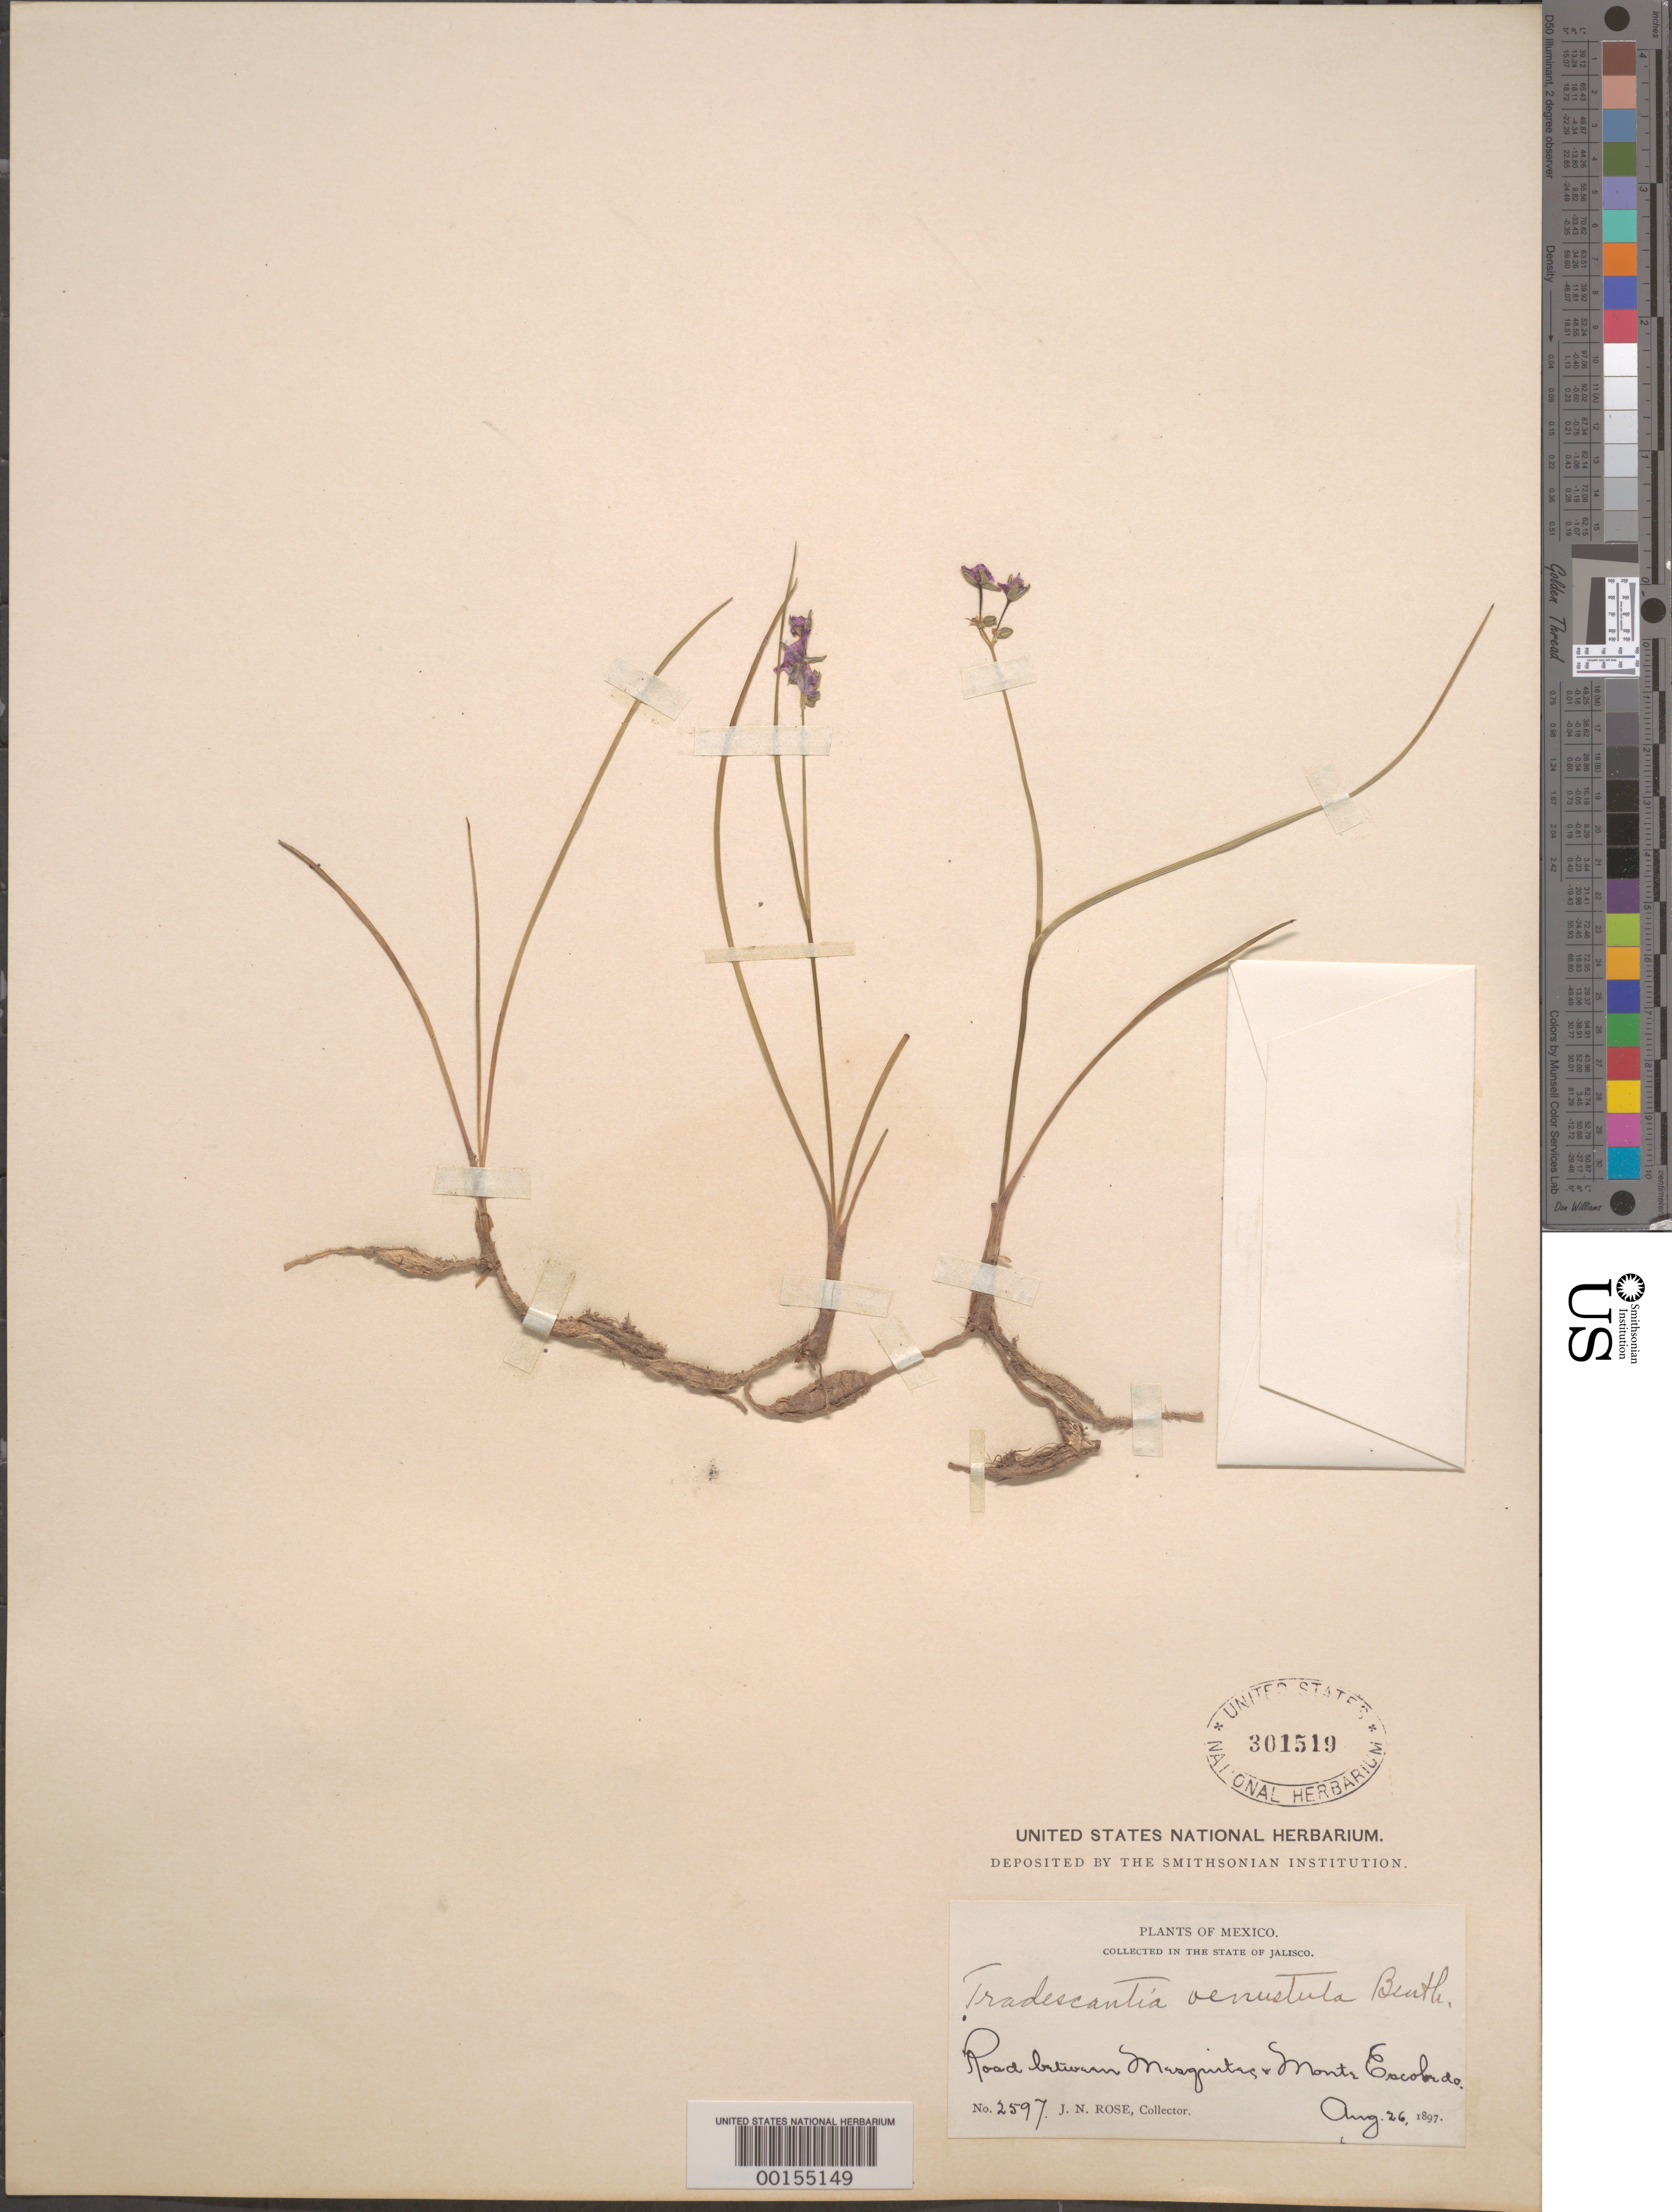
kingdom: Plantae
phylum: Tracheophyta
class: Liliopsida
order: Commelinales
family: Commelinaceae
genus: Gibasis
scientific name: Gibasis linearis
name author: (Benth.) Rohweder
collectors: J. N. Rose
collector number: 2597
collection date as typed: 26 Aug 1897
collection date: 1897-08-26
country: Mexico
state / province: Jalisco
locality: Between Mesquitac and Escoledo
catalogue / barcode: US 301519